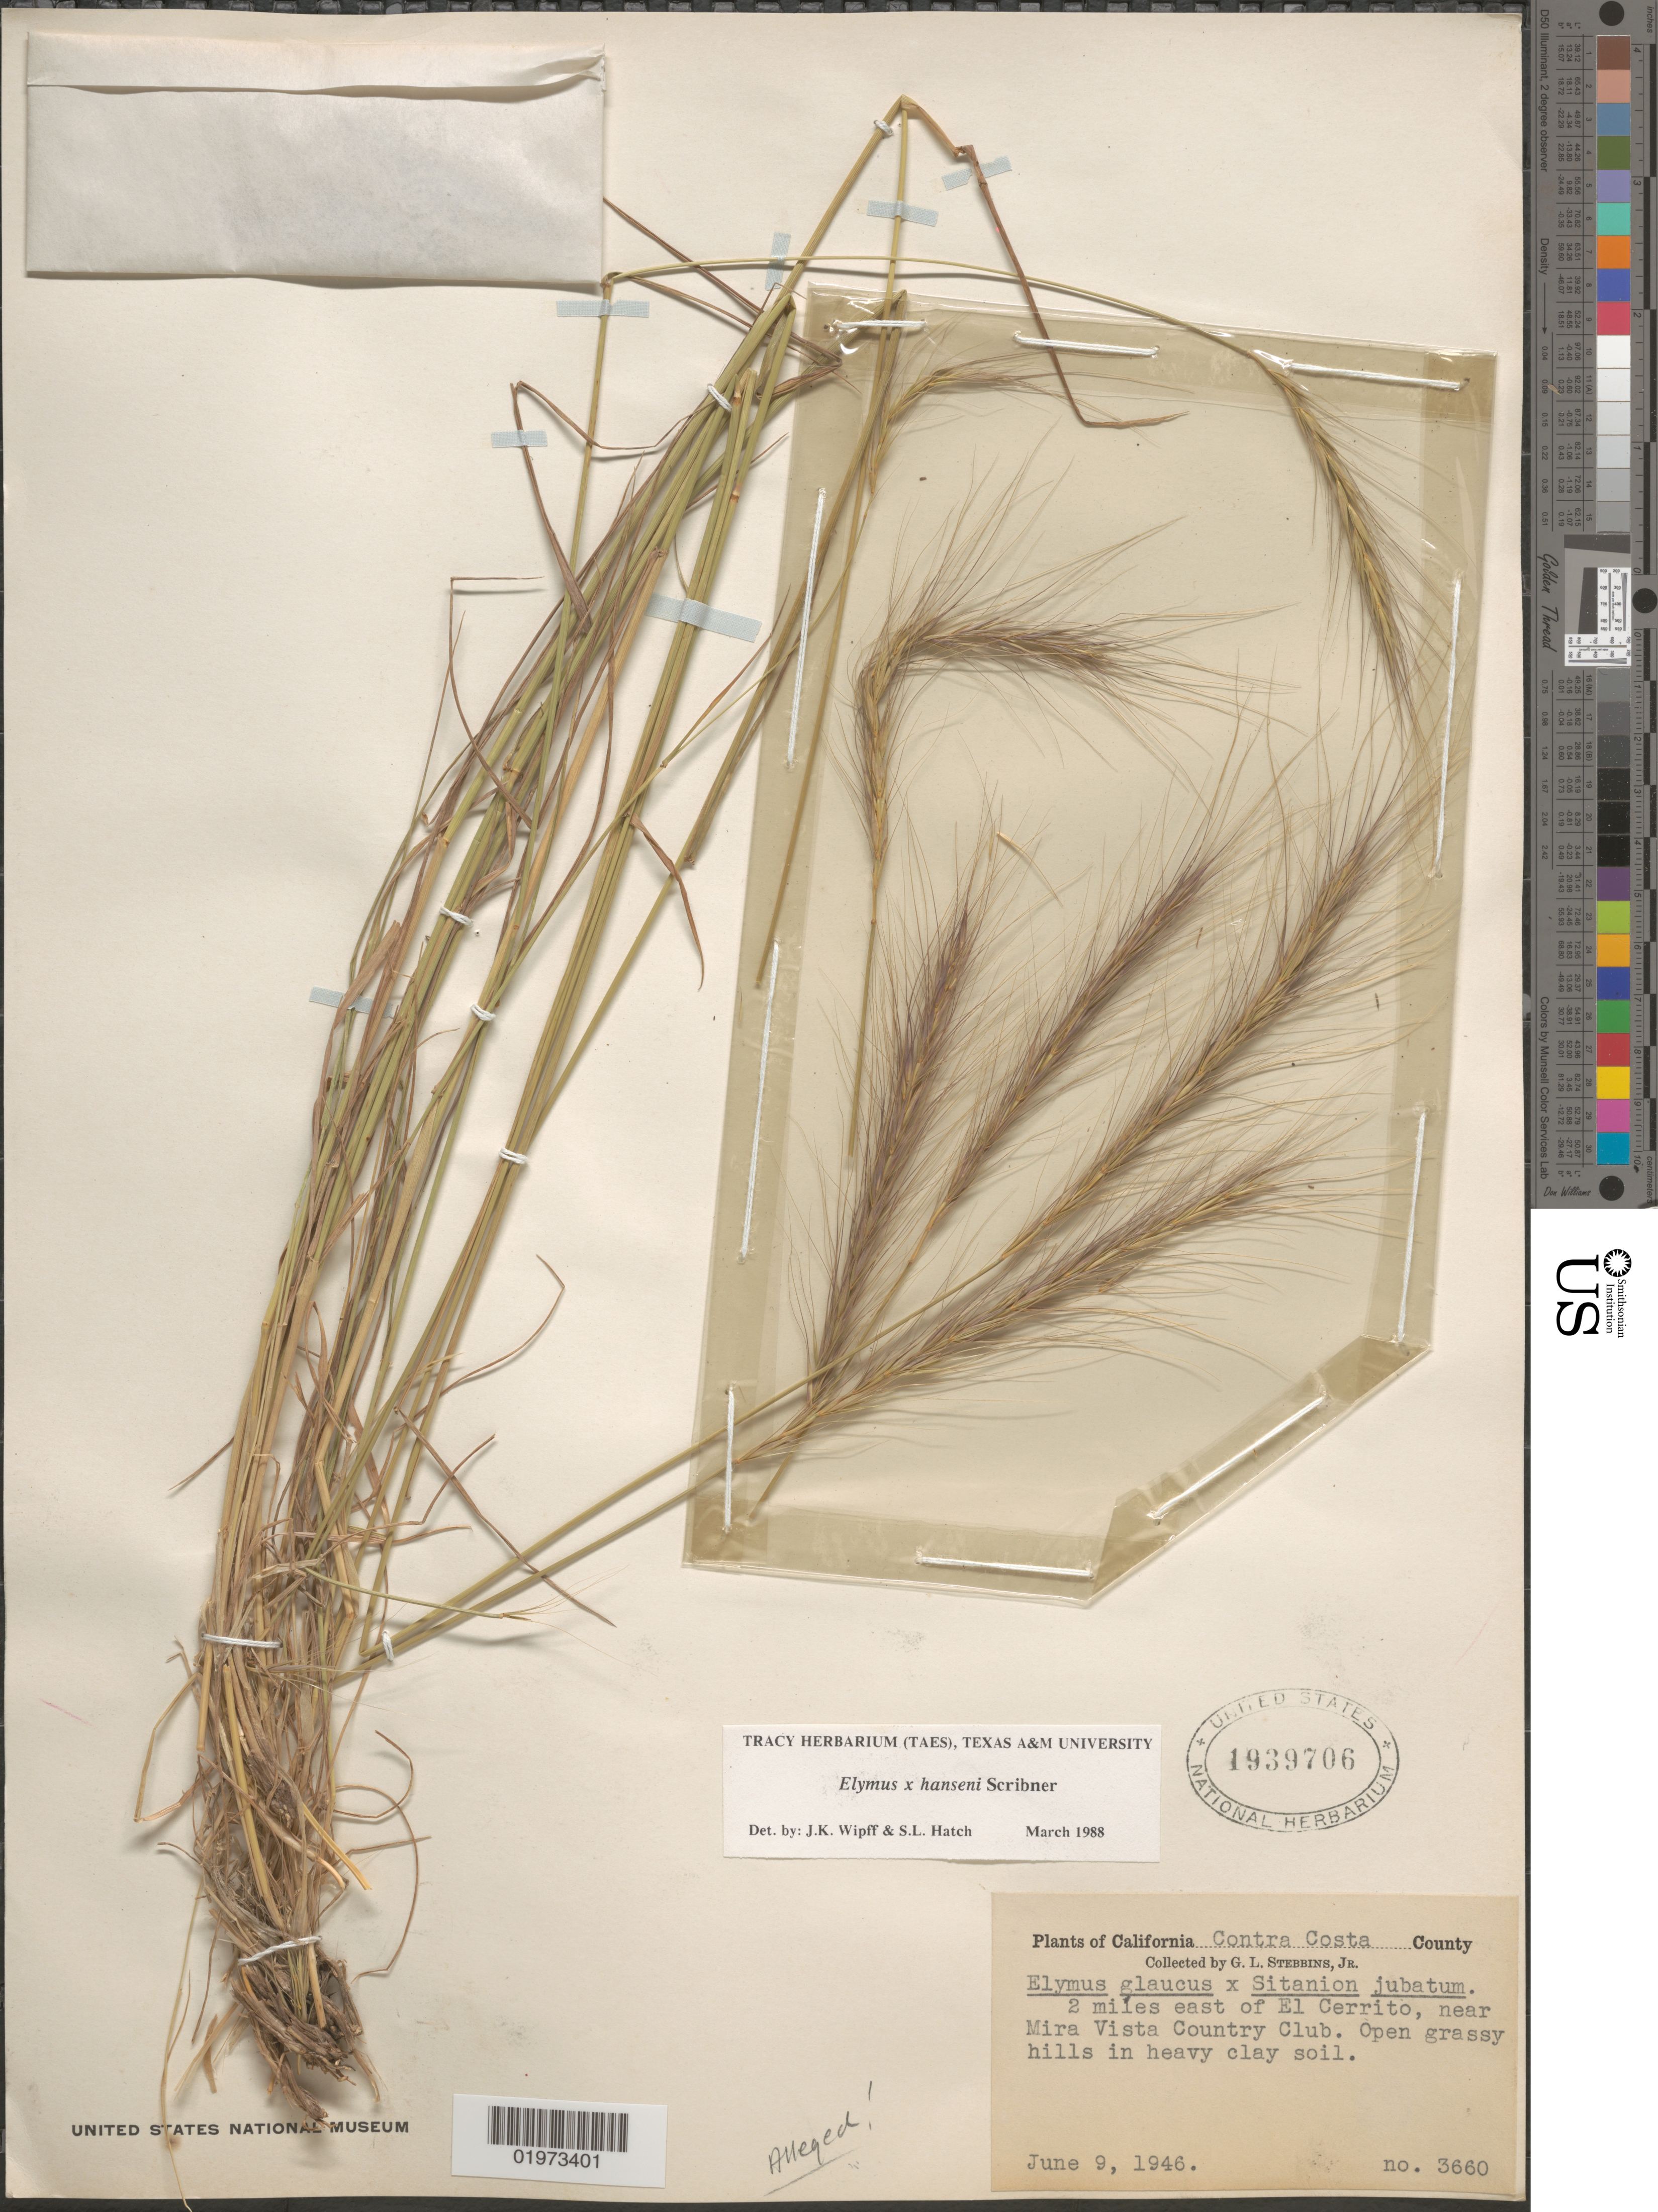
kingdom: Plantae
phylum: Tracheophyta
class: Liliopsida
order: Poales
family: Poaceae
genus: Elymus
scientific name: Elymus x hansenii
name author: Scribn.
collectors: G. L. Stebbins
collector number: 3660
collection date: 1946-06-09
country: United States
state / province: California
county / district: Contra Costa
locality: Contra Costa County. 2 miles east of El Cerrito, near Mira Vista Country Club.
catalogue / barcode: US 1939706